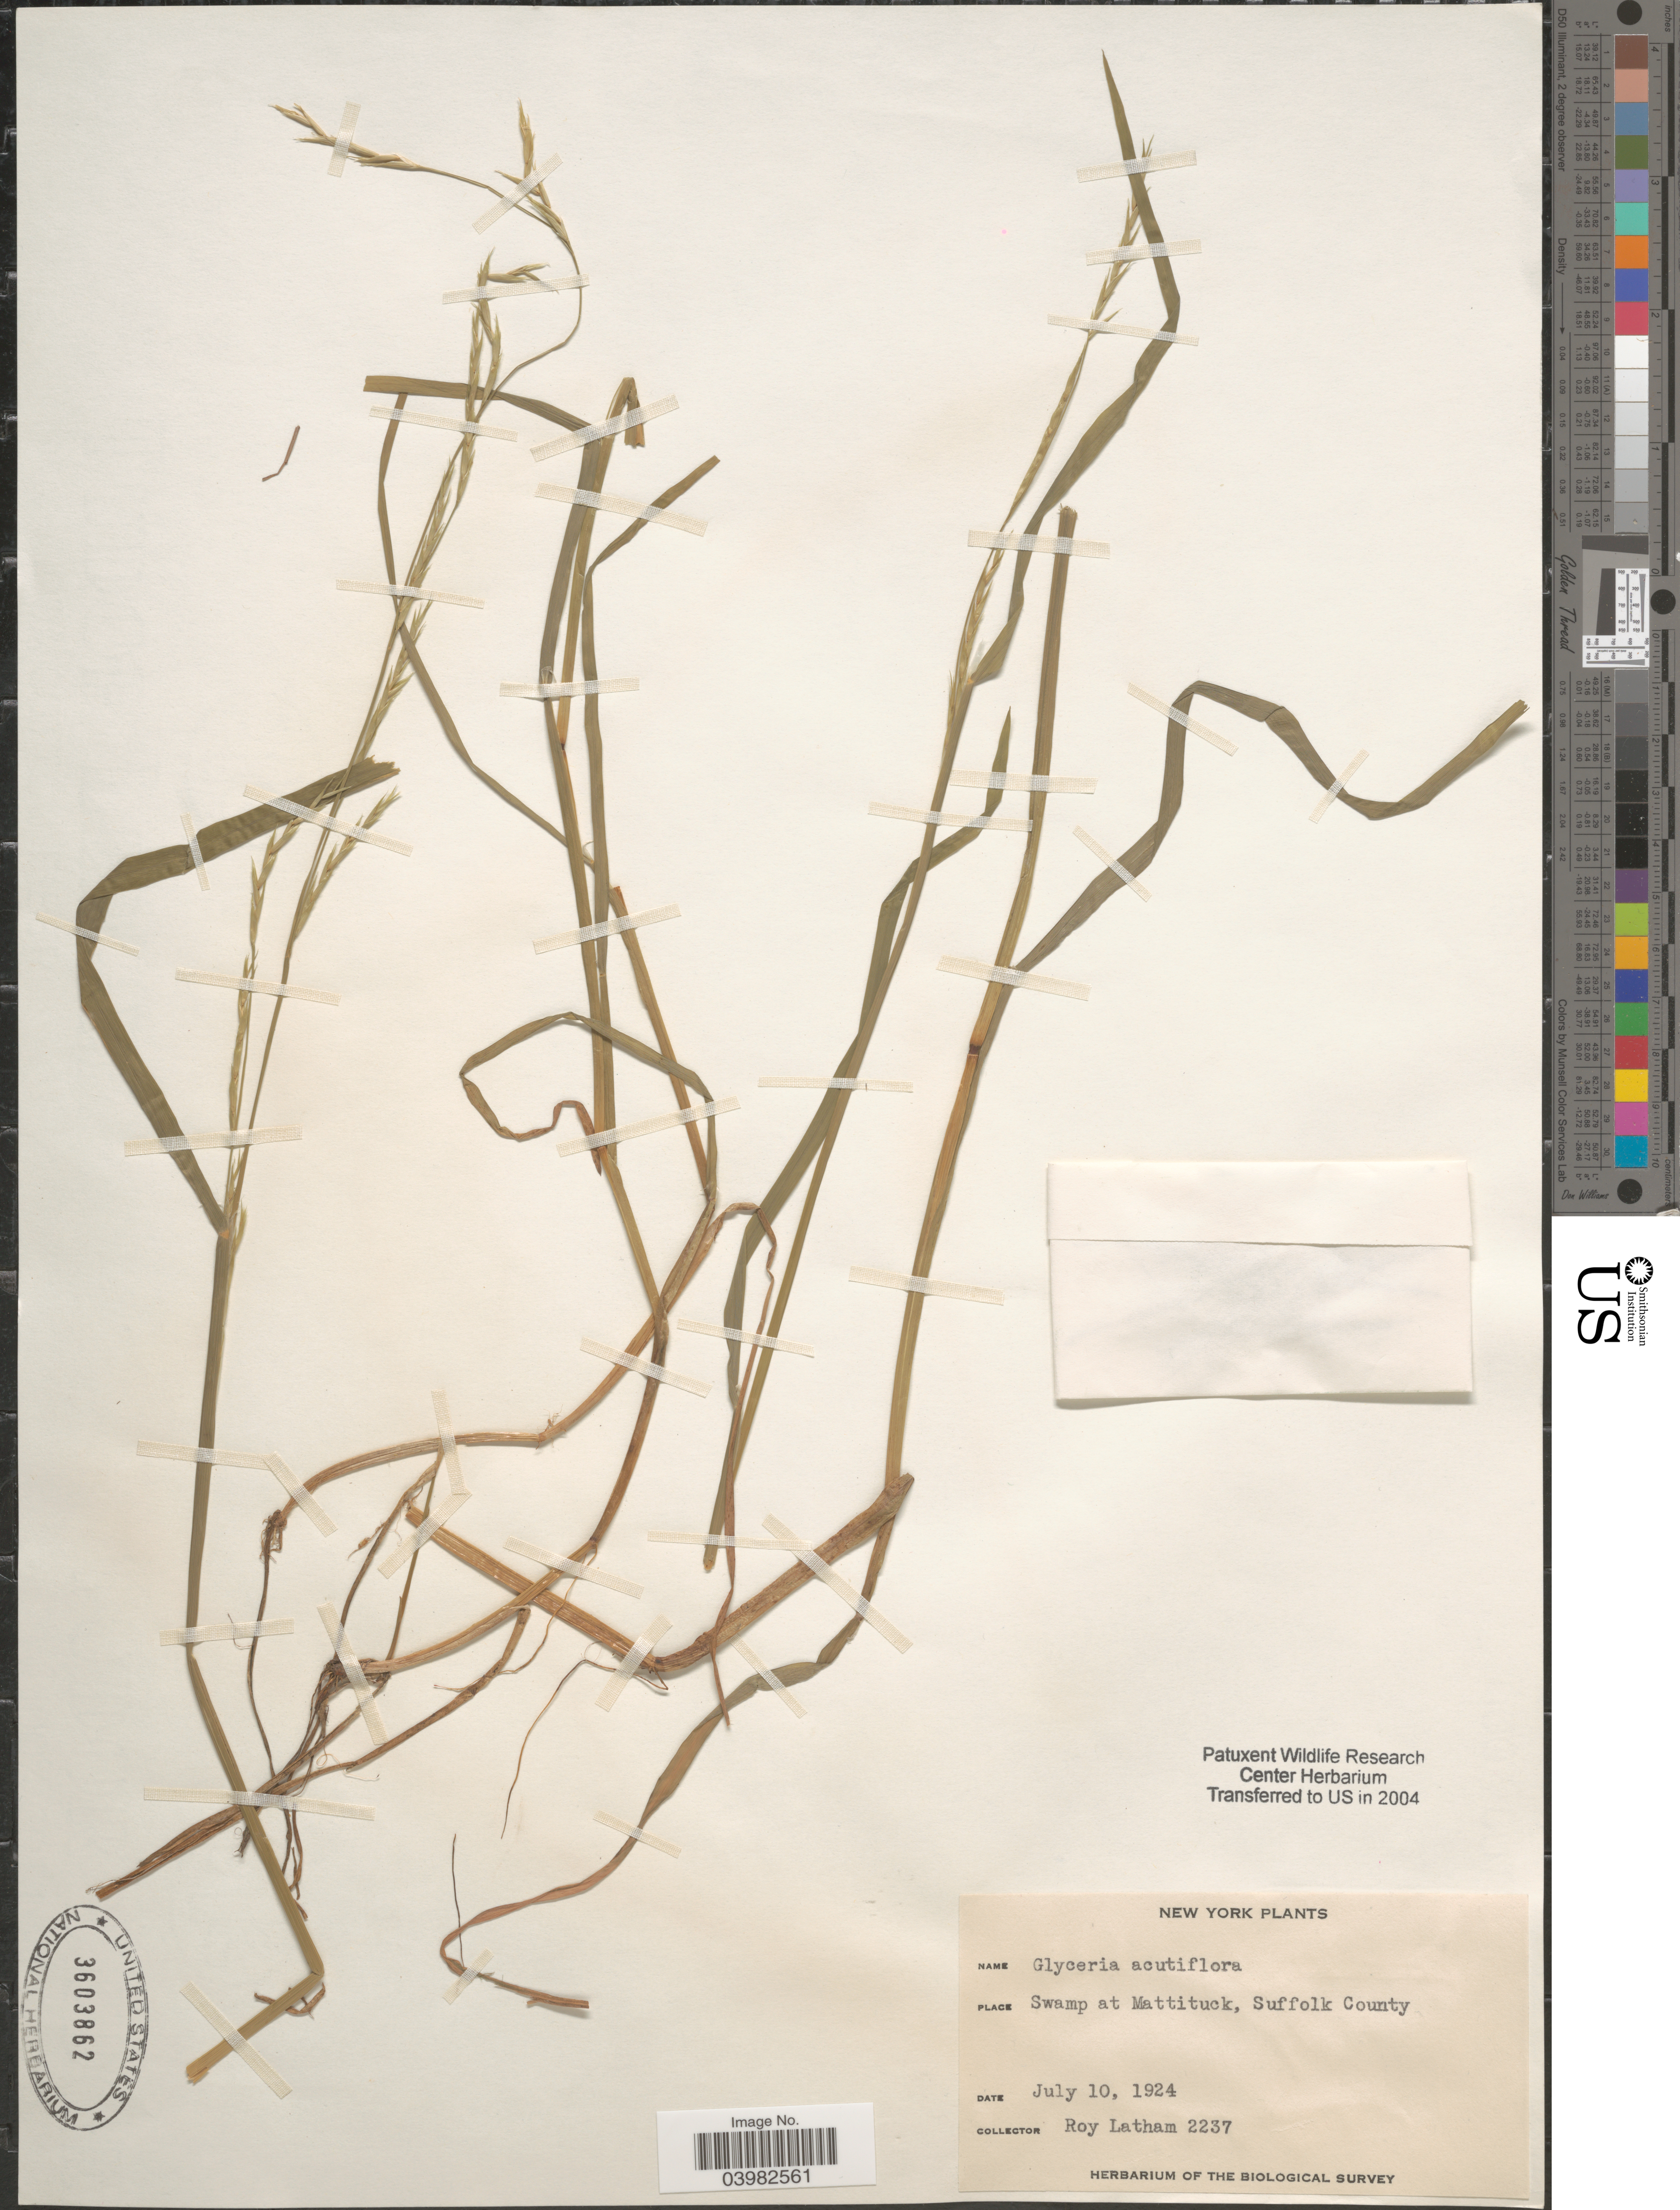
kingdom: Plantae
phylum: Tracheophyta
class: Liliopsida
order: Poales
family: Poaceae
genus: Glyceria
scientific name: Glyceria acutiflora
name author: Torr.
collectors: R. Latham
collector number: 2237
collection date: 1924-07-10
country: United States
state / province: New York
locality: Swamp at Mattituck, Suffolk County.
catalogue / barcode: US 3603862